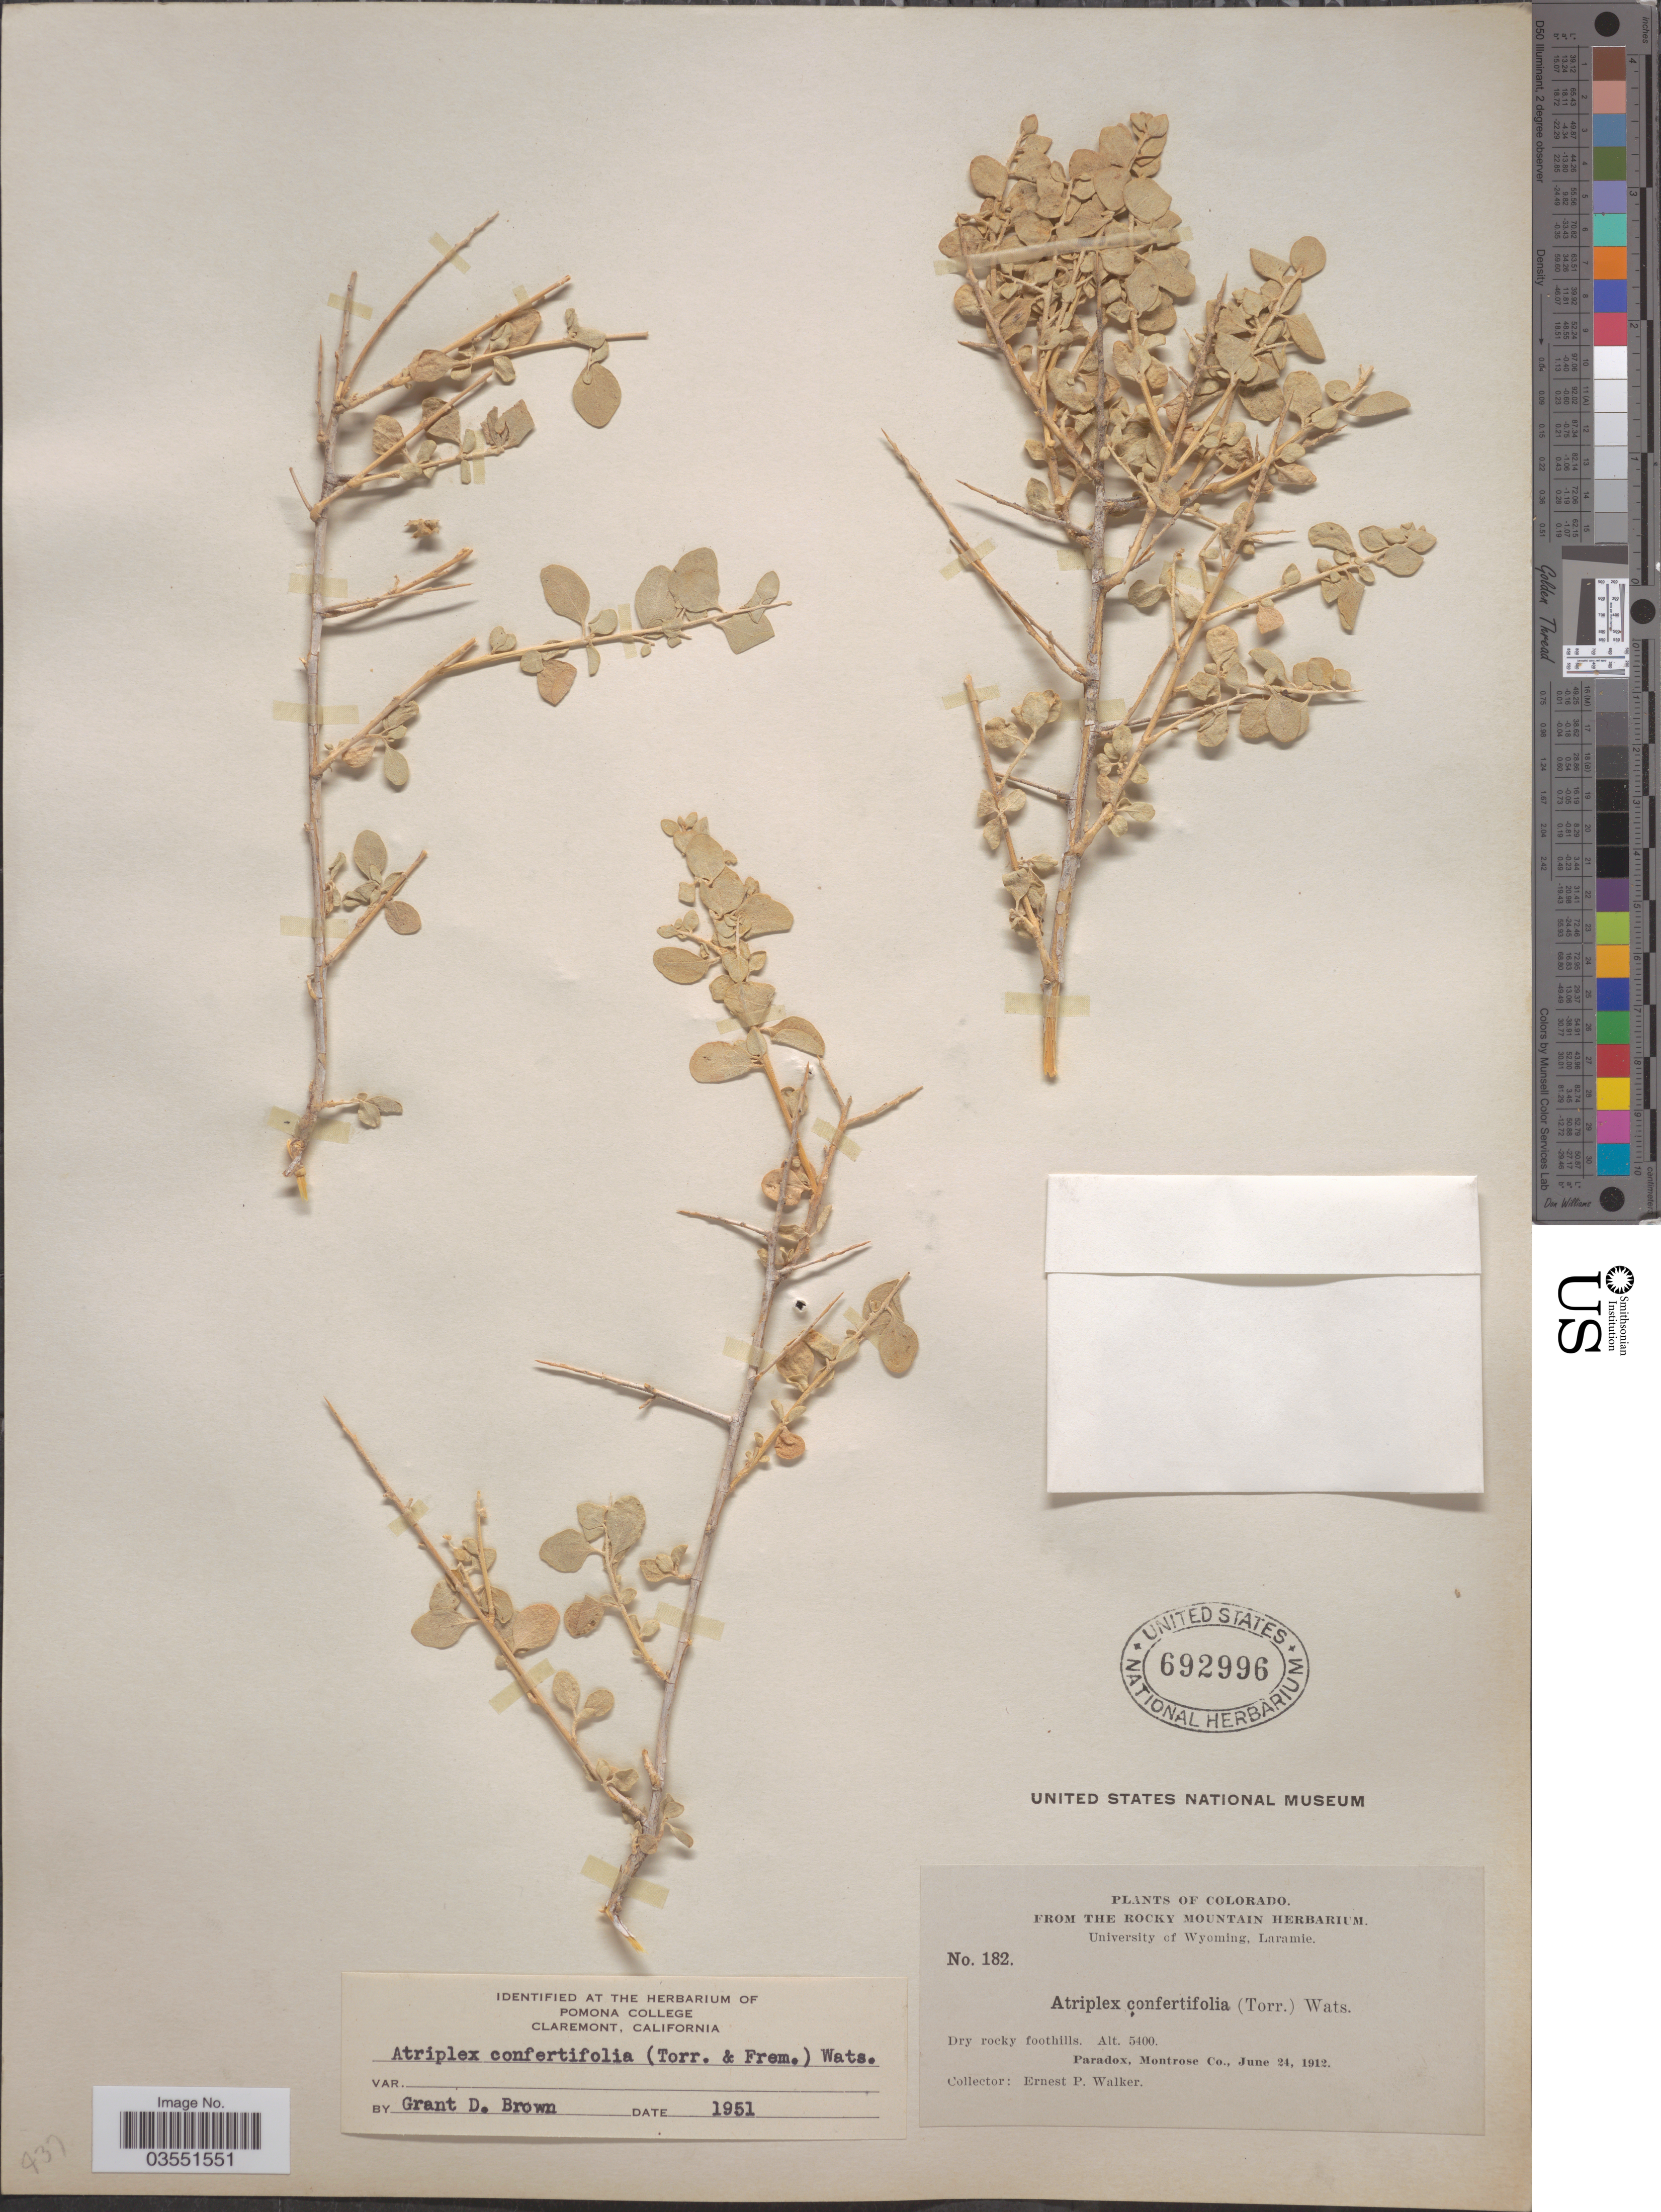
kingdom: Plantae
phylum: Tracheophyta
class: Magnoliopsida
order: Caryophyllales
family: Amaranthaceae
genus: Atriplex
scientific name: Atriplex confertifolia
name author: (Torr. & Frém.) S. Watson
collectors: E. P. Walker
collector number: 182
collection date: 1912-06-24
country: United States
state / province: Colorado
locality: Paradox, Montrose Co.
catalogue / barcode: US 692996